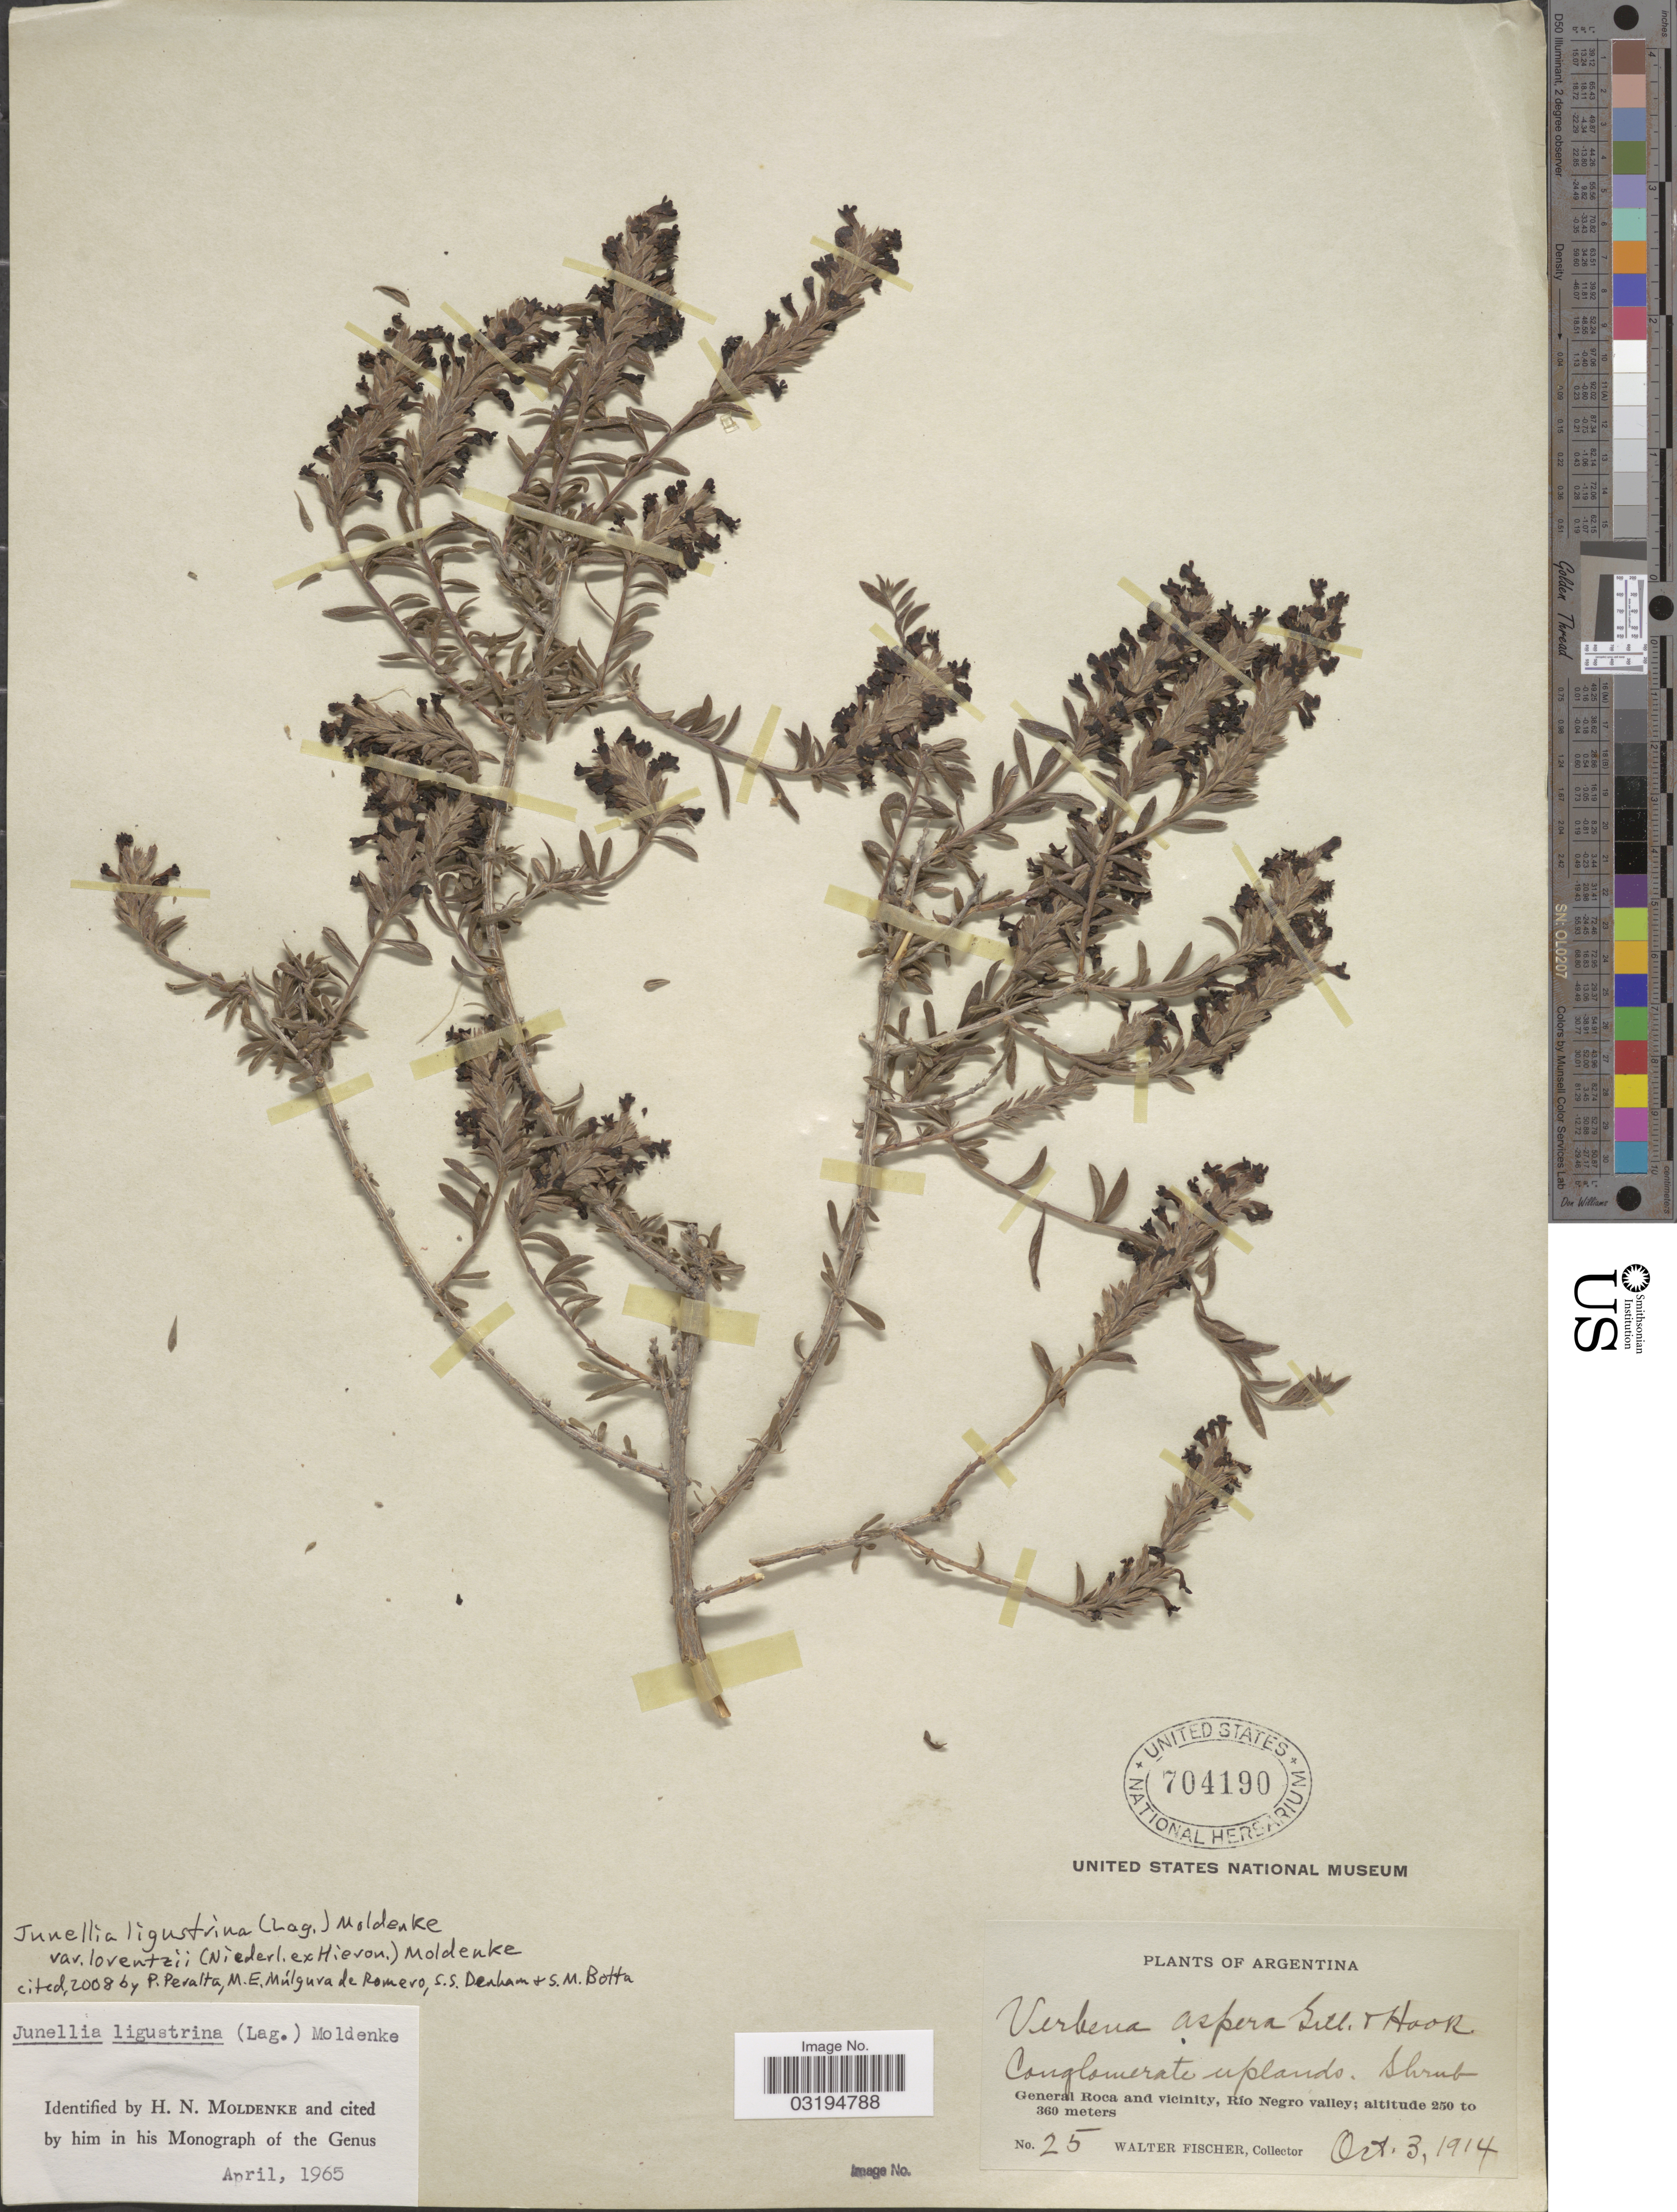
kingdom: Plantae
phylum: Tracheophyta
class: Magnoliopsida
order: Lamiales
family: Verbenaceae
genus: Junellia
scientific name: Junellia ligustrina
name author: (Lag.) Moldenke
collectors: W. Fischer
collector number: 25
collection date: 1914-10-03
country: Argentina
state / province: Rio Negro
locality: General Roca and vicinity, Río Negro valley.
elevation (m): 250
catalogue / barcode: US 704190